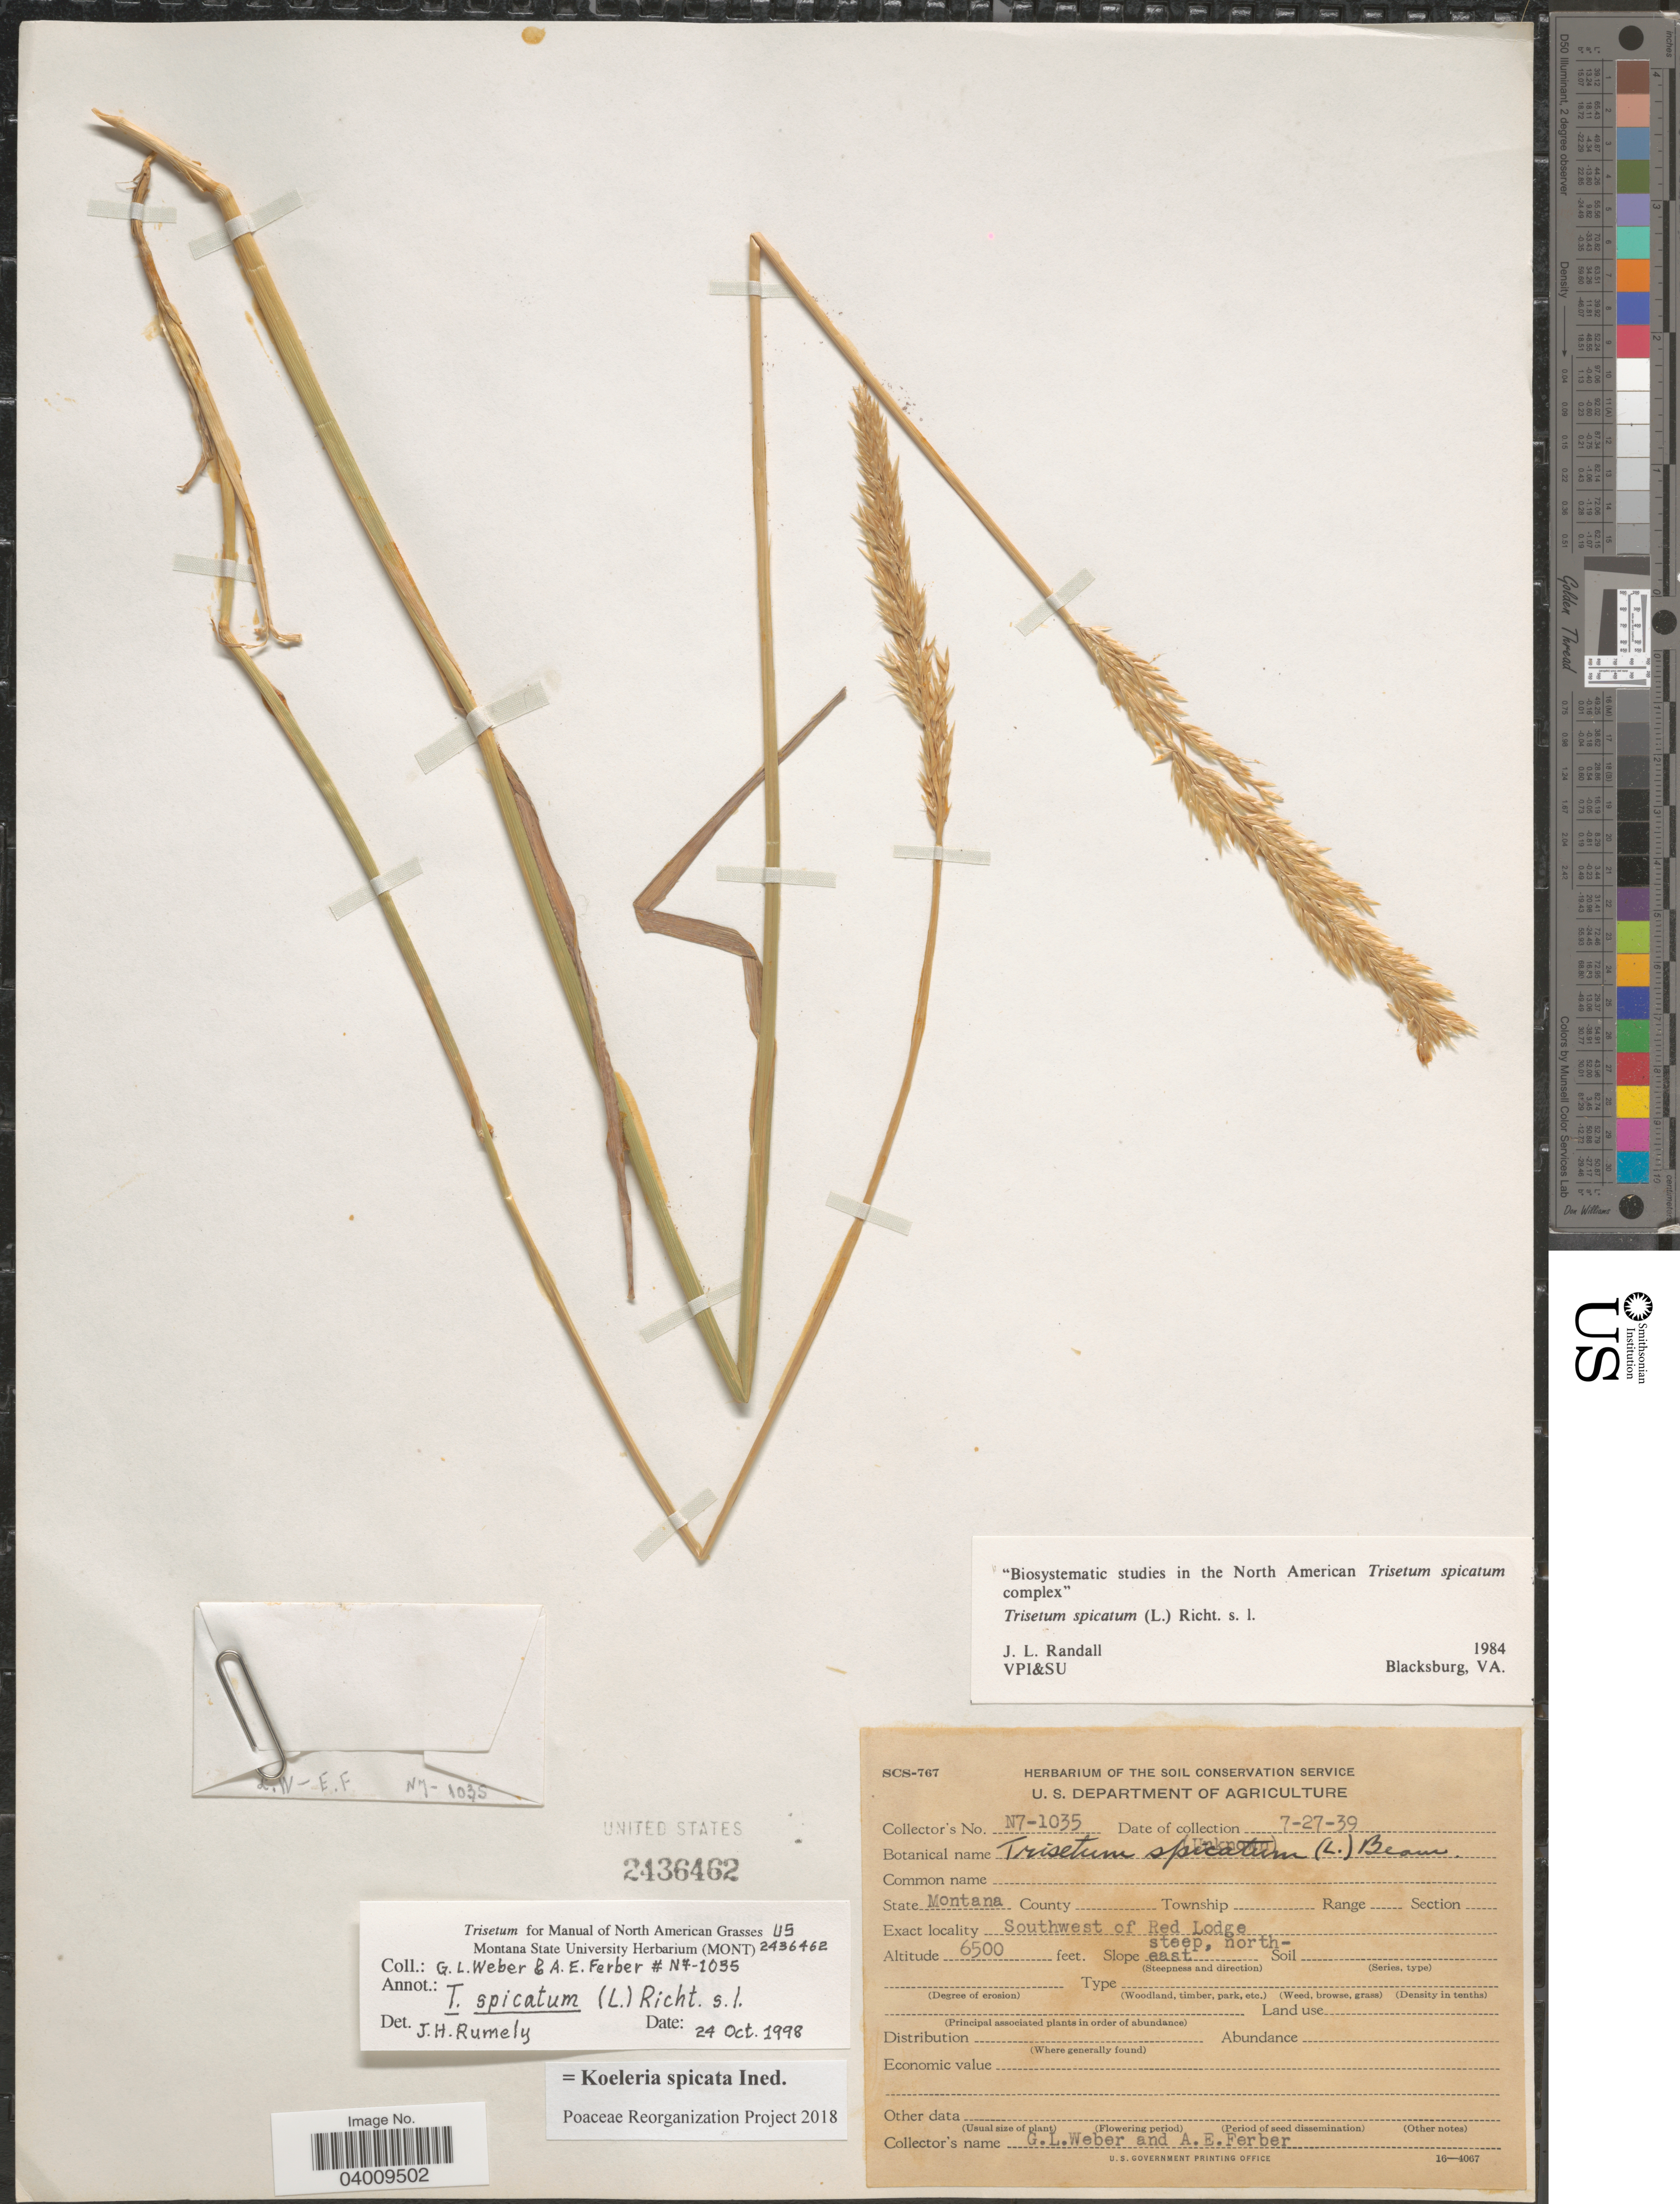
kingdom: Plantae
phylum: Tracheophyta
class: Liliopsida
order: Poales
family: Poaceae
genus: Koeleria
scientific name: Koeleria spicata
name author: (L.) Barberá et al.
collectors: G. Weber & A. Ferber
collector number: N7-1035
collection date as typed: Transcribed d/m/y: 27/7/39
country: United States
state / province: Montana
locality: Southwest of Red Lodge.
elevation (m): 1981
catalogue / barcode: US 2436462